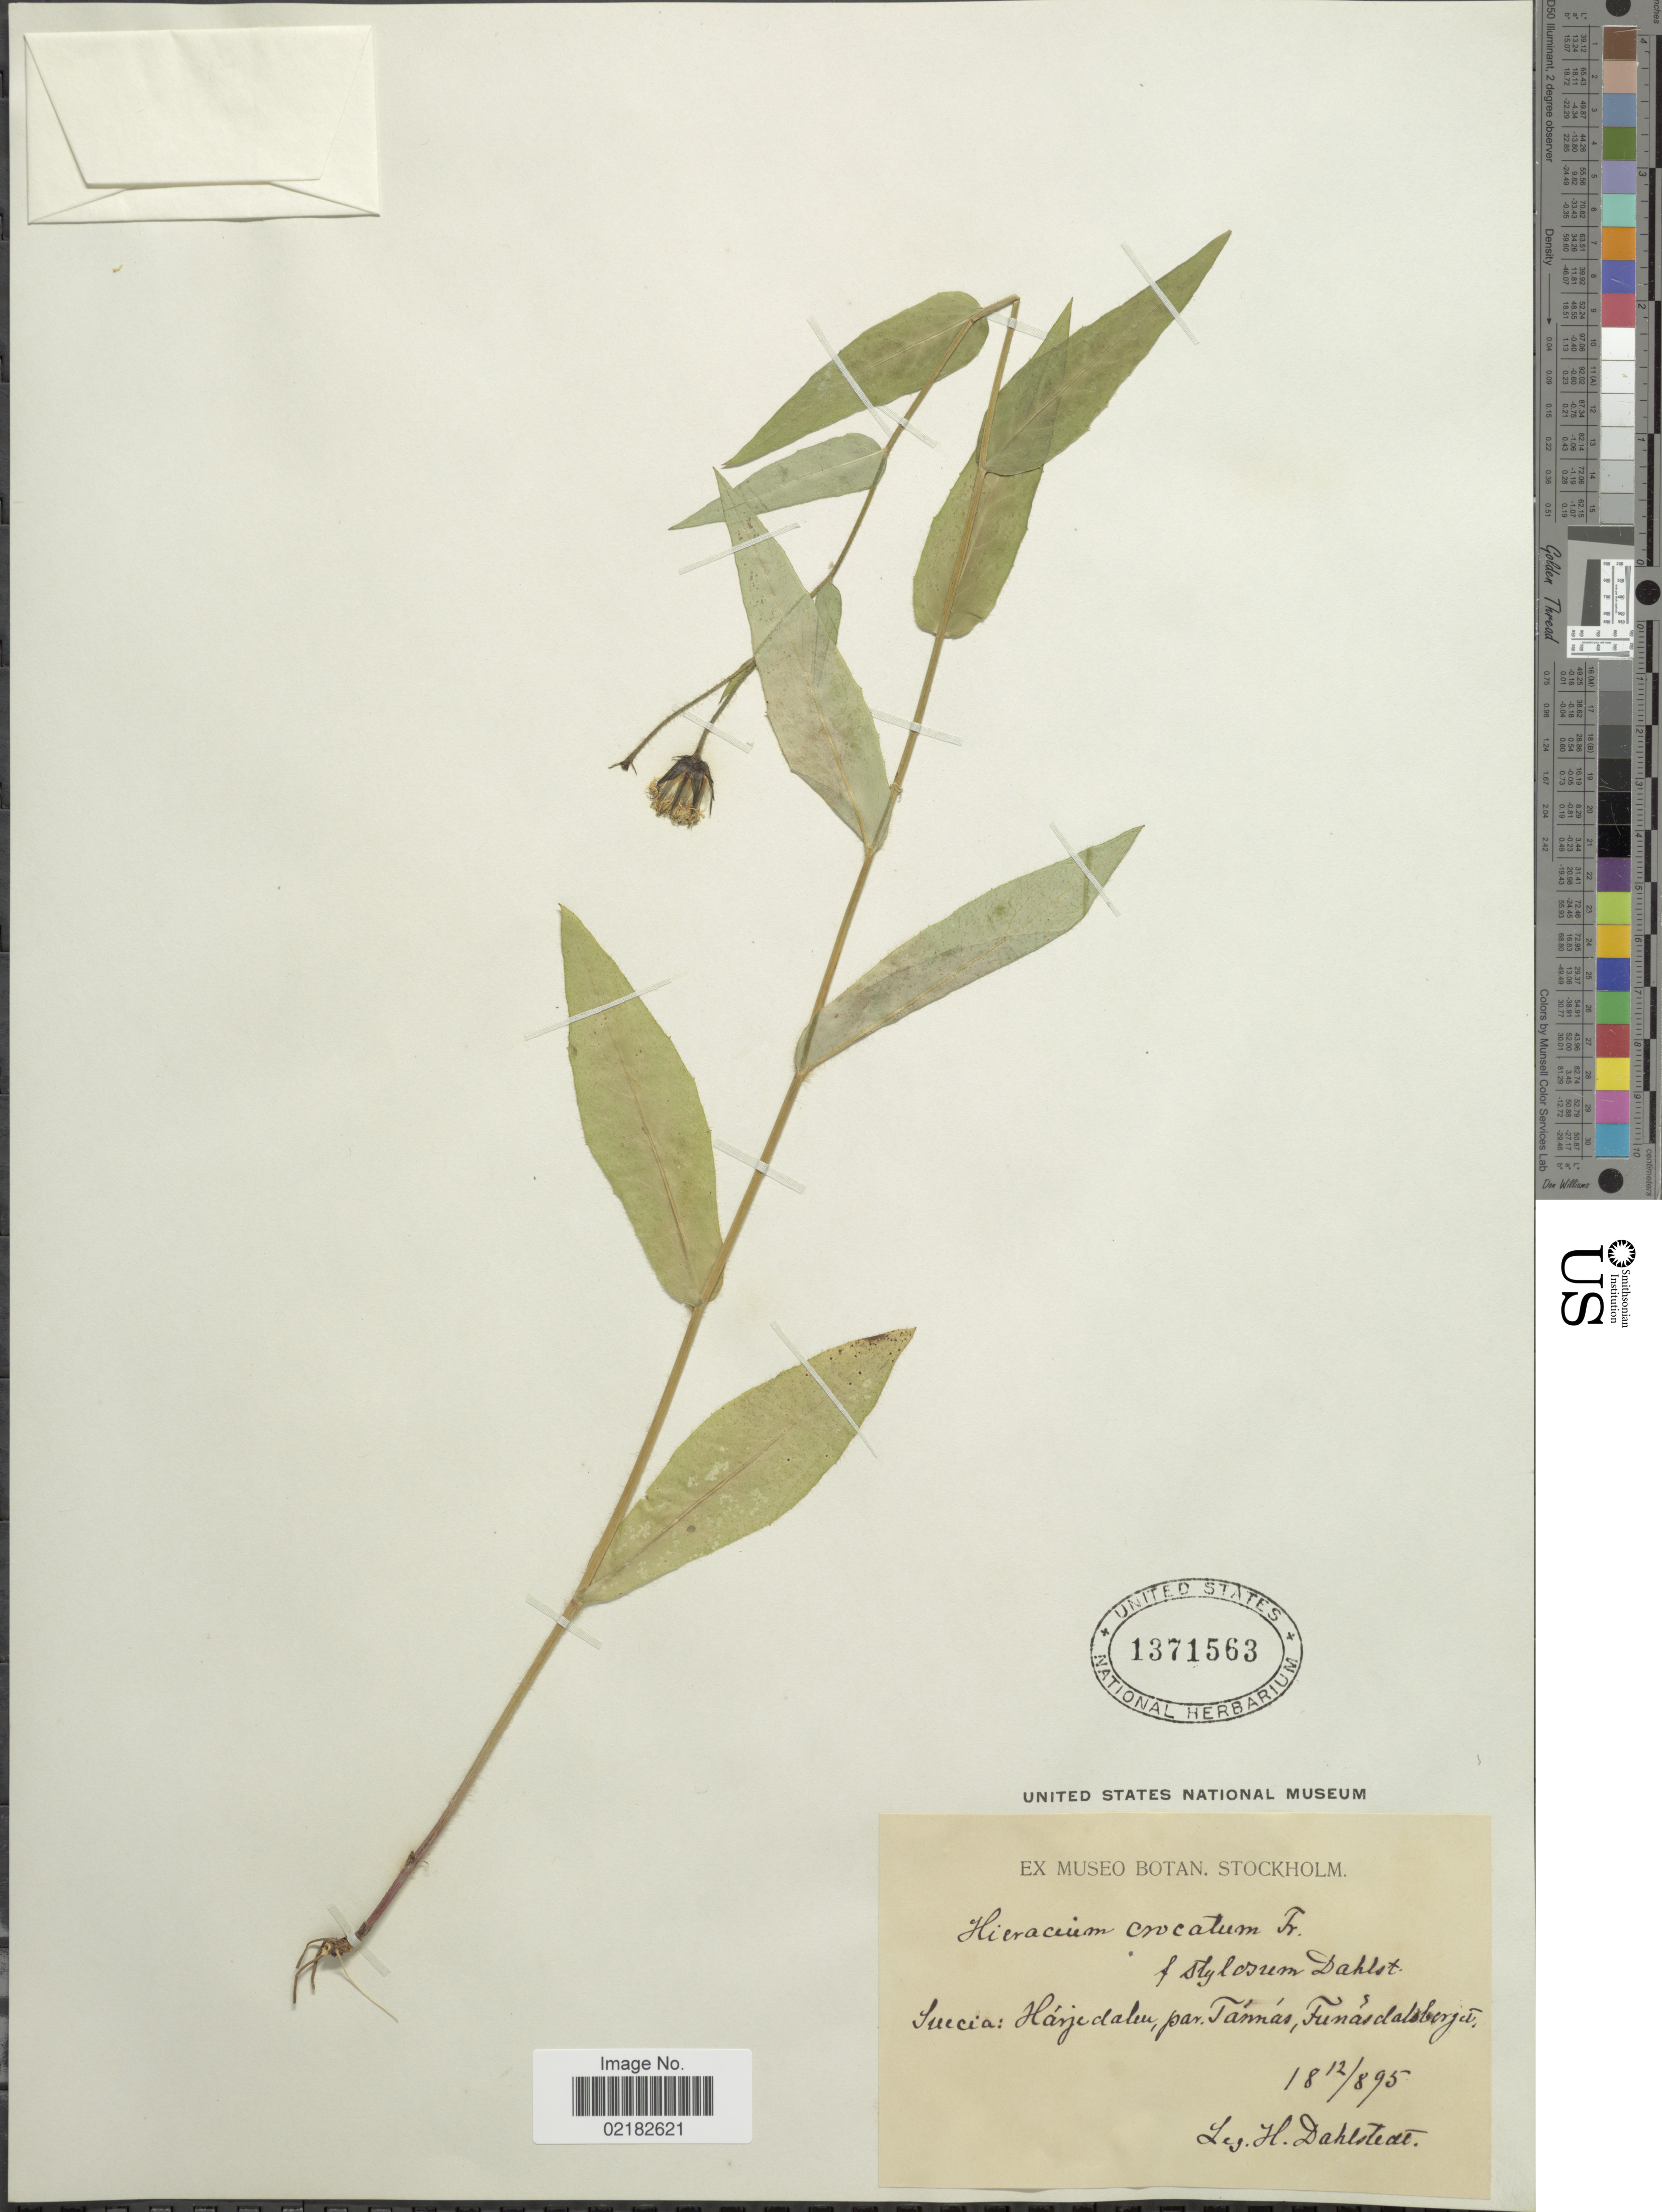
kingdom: Plantae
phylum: Tracheophyta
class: Magnoliopsida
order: Asterales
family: Asteraceae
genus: Hieracium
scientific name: Hieracium crocatum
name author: Fr.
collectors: H. G. Dahlstedt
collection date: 1895-08-12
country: Sweden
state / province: Jämtland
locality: Suecia, Harjedalen, par. Tannas, Funäsdalsbergen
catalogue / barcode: US 1371563